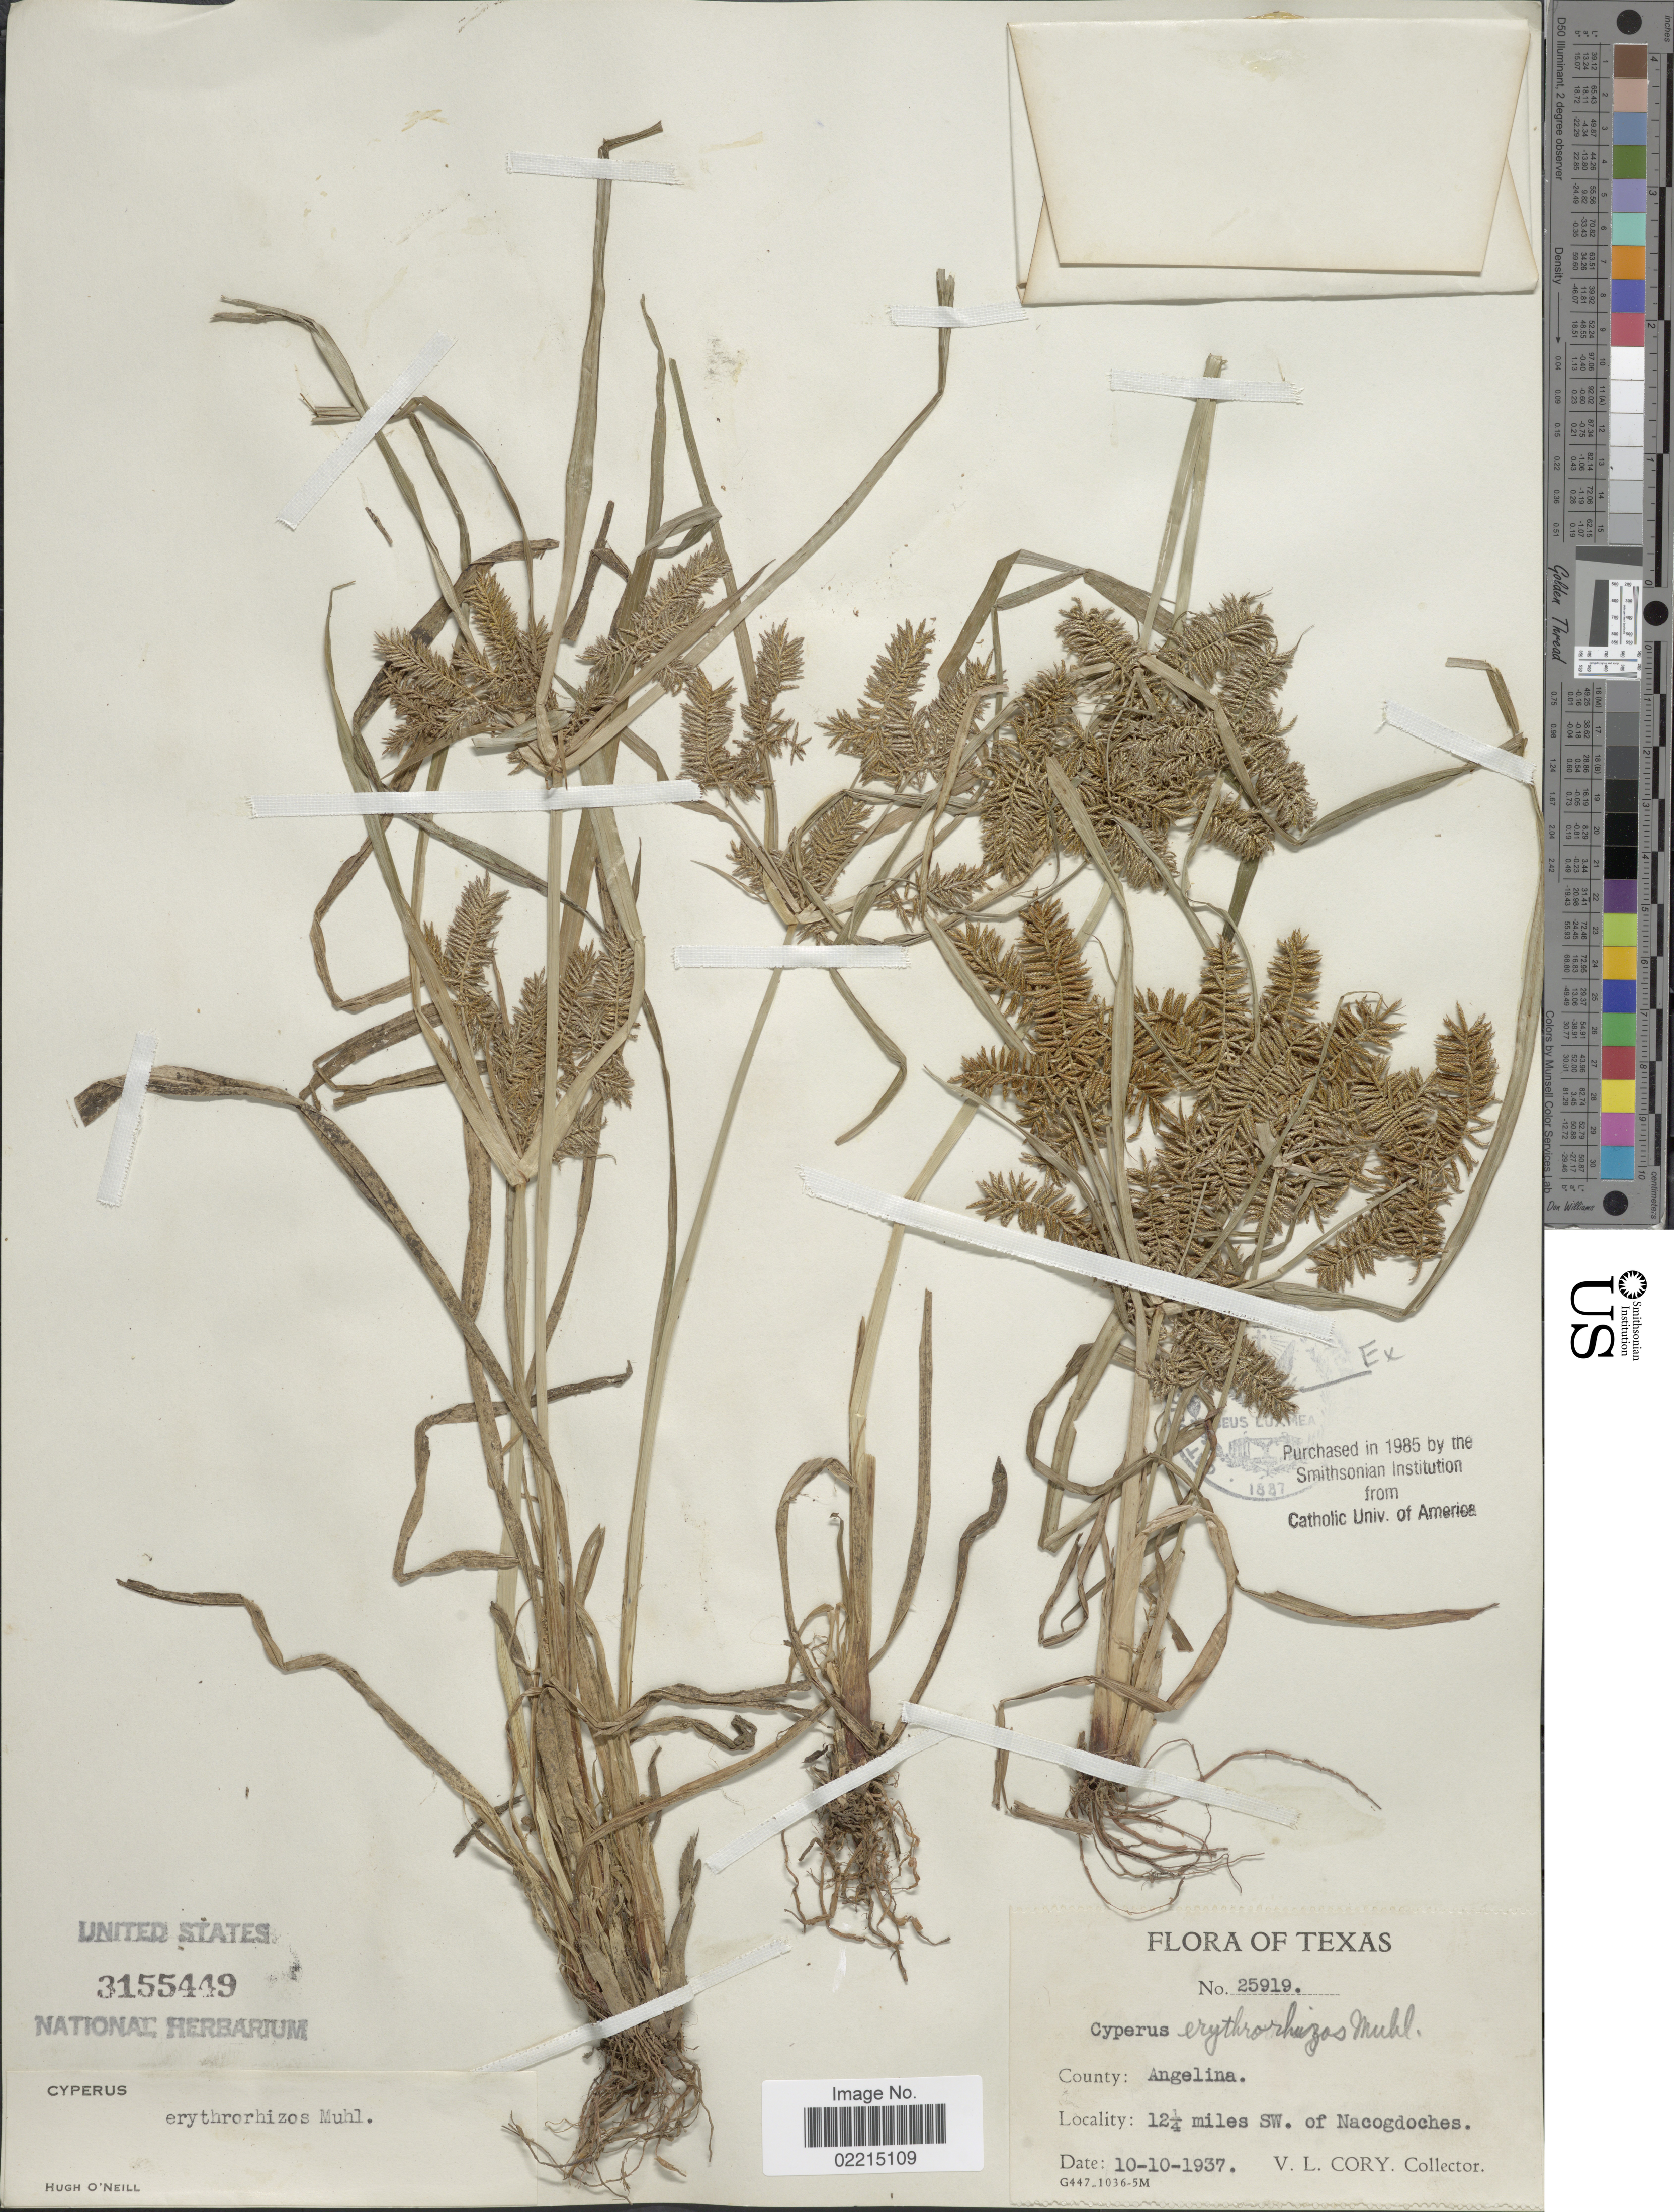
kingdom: Plantae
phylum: Tracheophyta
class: Liliopsida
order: Poales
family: Cyperaceae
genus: Cyperus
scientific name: Cyperus erythrorhizos Muhl.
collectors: V. Cory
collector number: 25919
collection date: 1937-10-10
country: United States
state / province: Texas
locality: County: Angelina. 12¼ miles SW. of Nacogdoches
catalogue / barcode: US 3155449